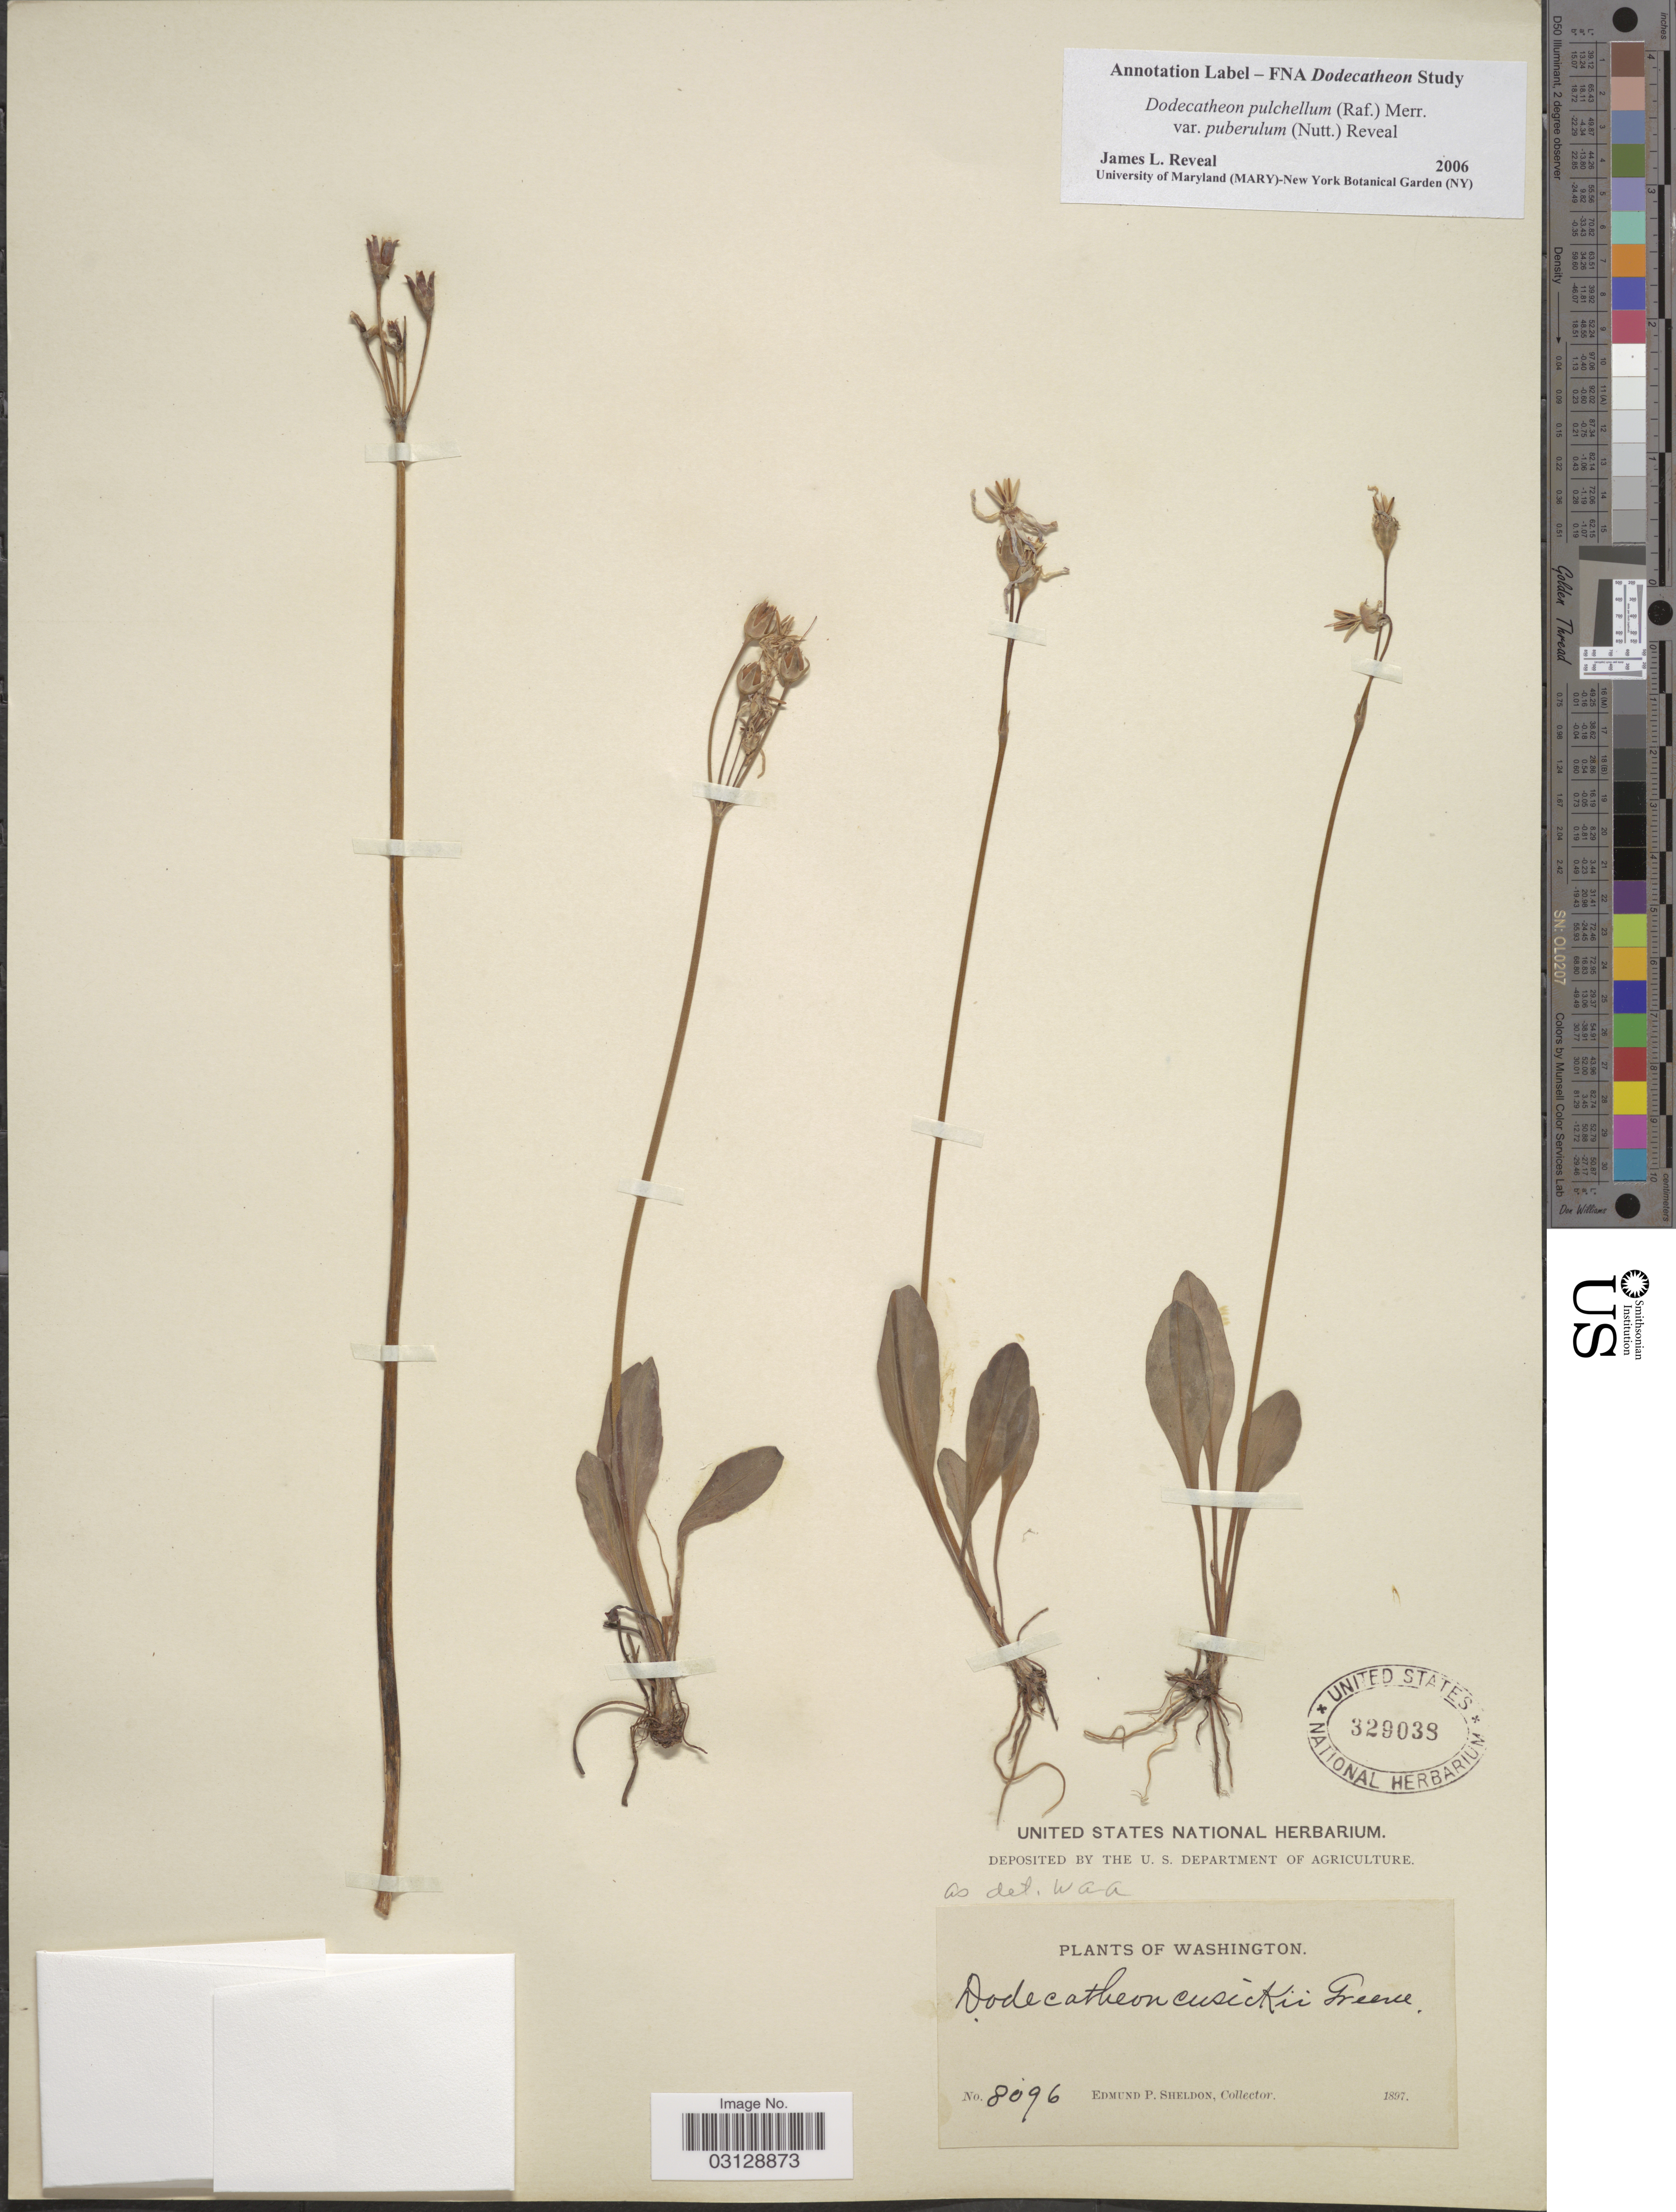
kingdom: Plantae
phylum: Tracheophyta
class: Magnoliopsida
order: Ericales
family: Primulaceae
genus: Dodecatheon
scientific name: Dodecatheon pulchellum var. cusickii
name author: (Greene) Reveal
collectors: E. P. Sheldon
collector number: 8096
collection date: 1897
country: United States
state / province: Washington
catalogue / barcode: US 329038